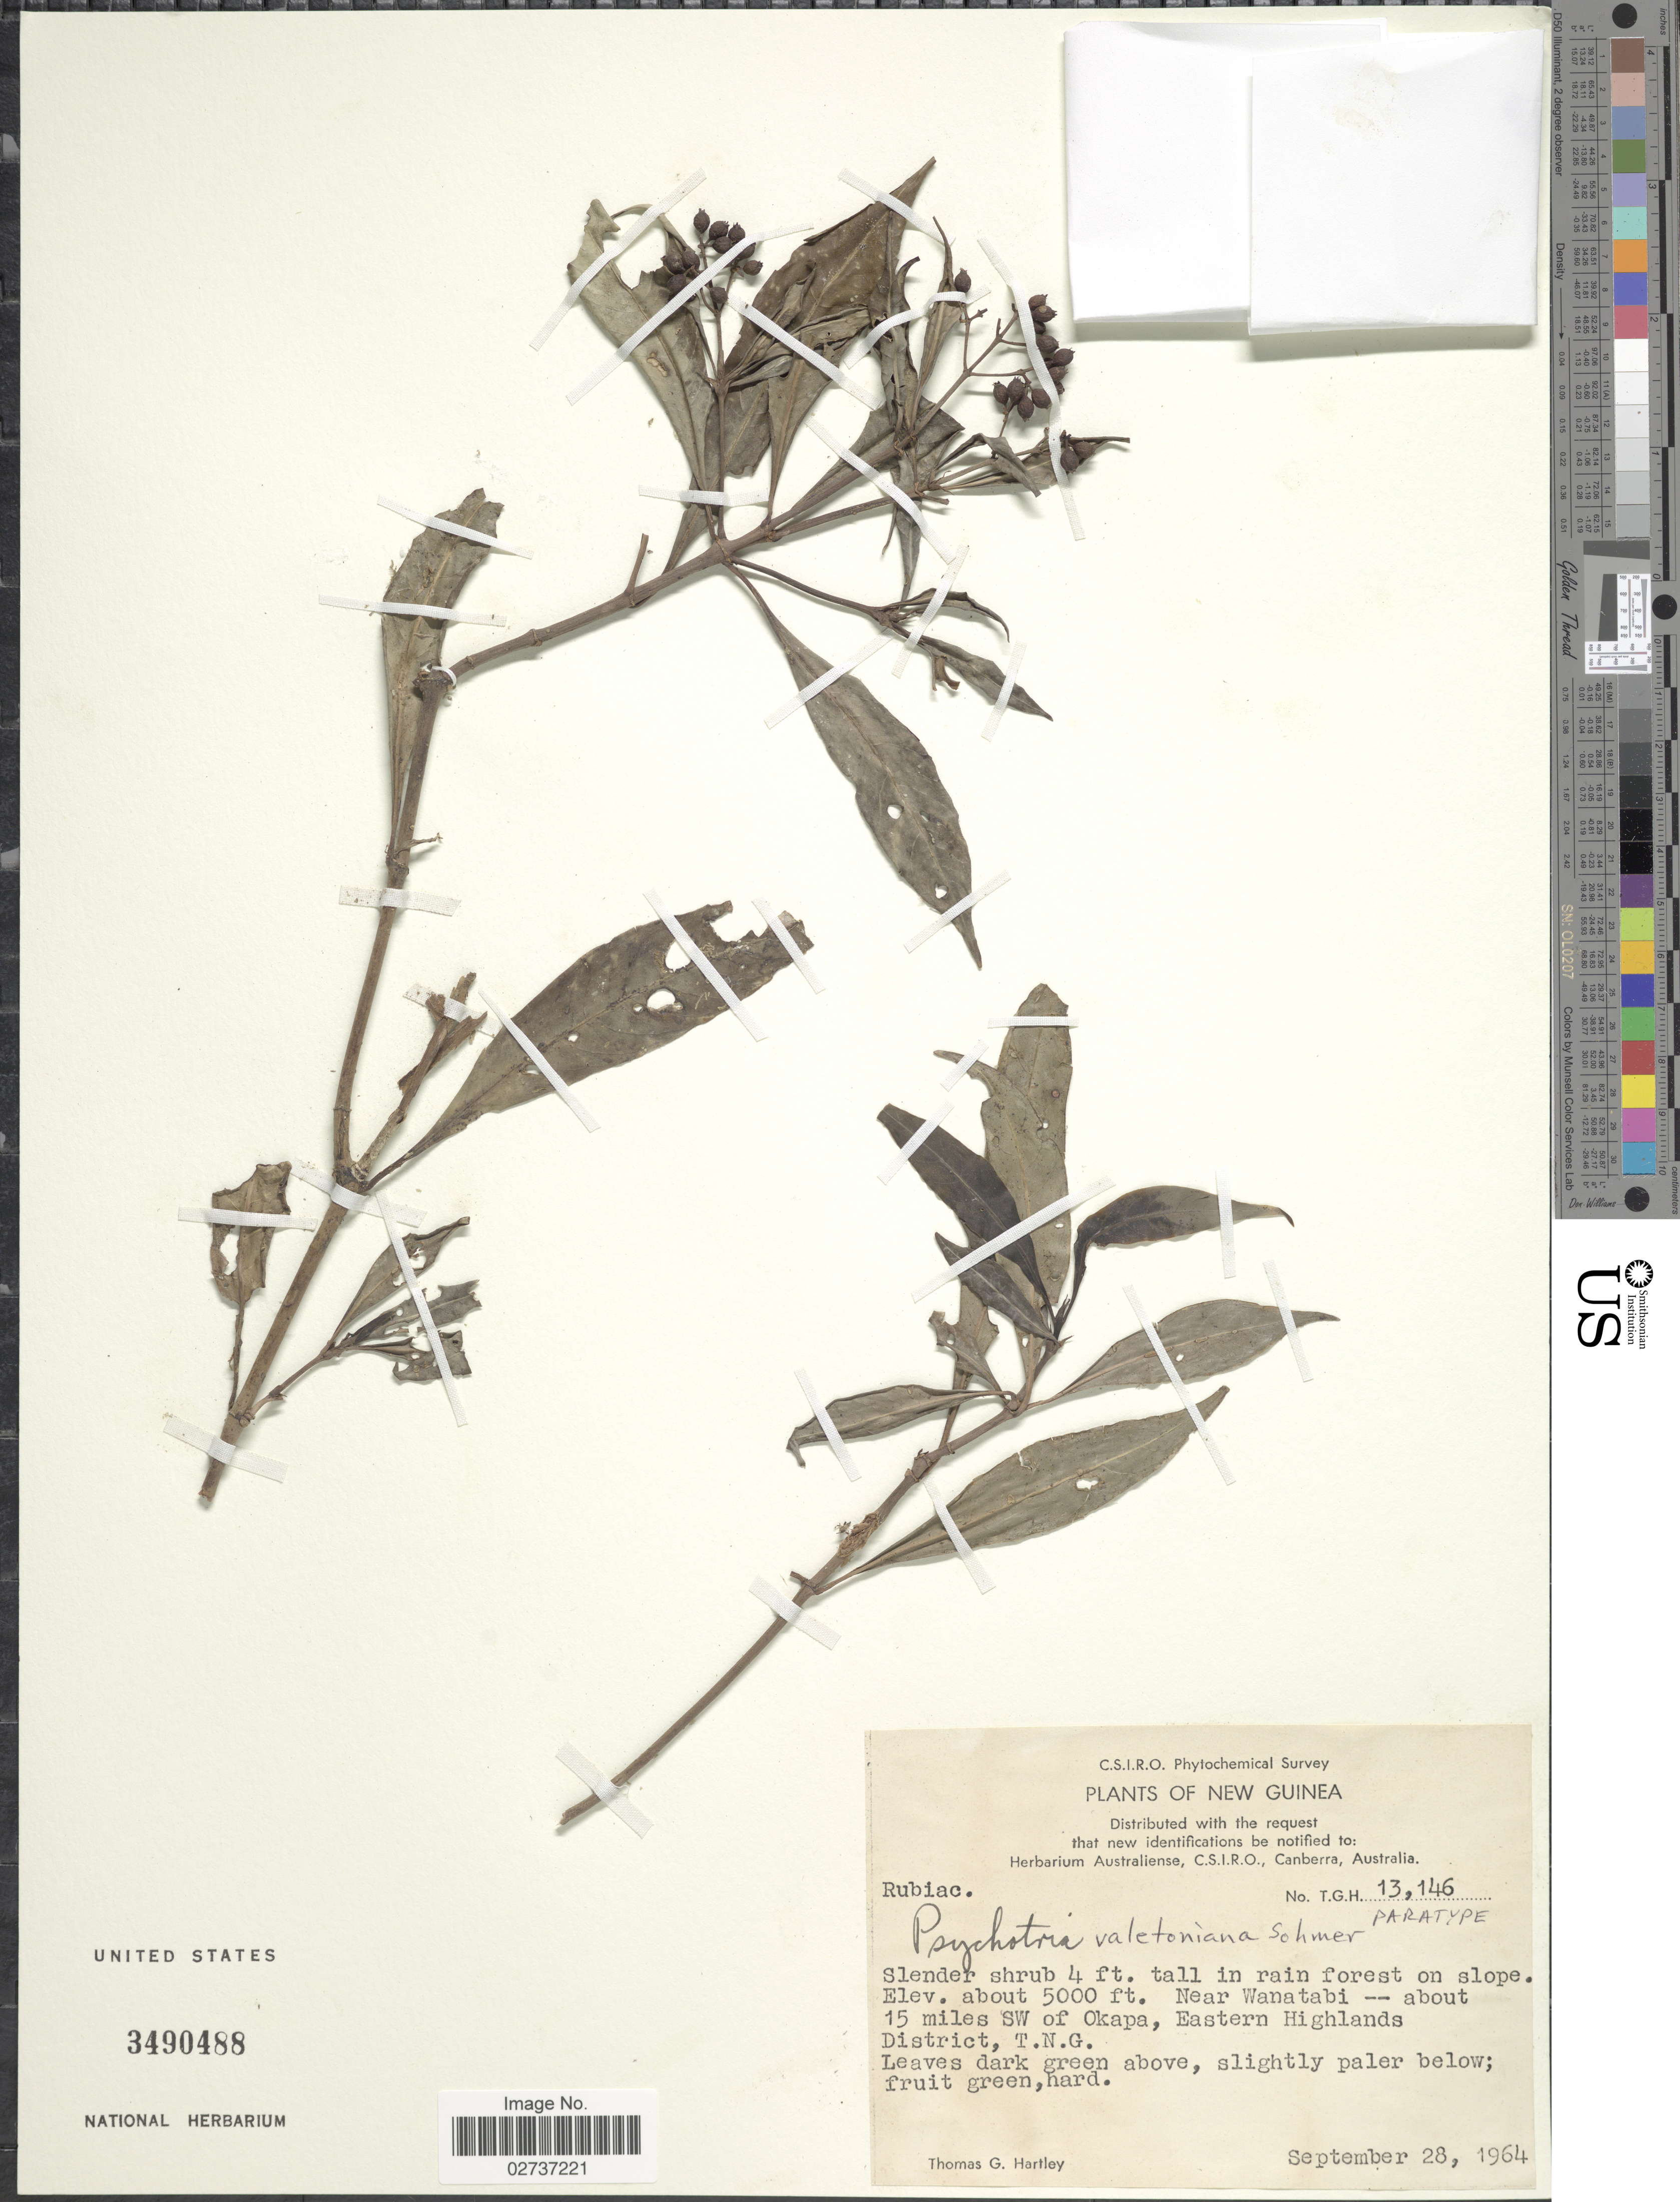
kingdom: Plantae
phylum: Tracheophyta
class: Magnoliopsida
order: Gentianales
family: Rubiaceae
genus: Psychotria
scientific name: Psychotria valetoniana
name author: Sohmer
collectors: T. G. Hartley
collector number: TGH13146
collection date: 1964-09-28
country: Papua New Guinea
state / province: Morobe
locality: New Guinea, Near Wanatabi -- about 15 miles SW of Okapa, Eastern Highlands District, T.N.G.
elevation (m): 1524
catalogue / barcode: US 3490488